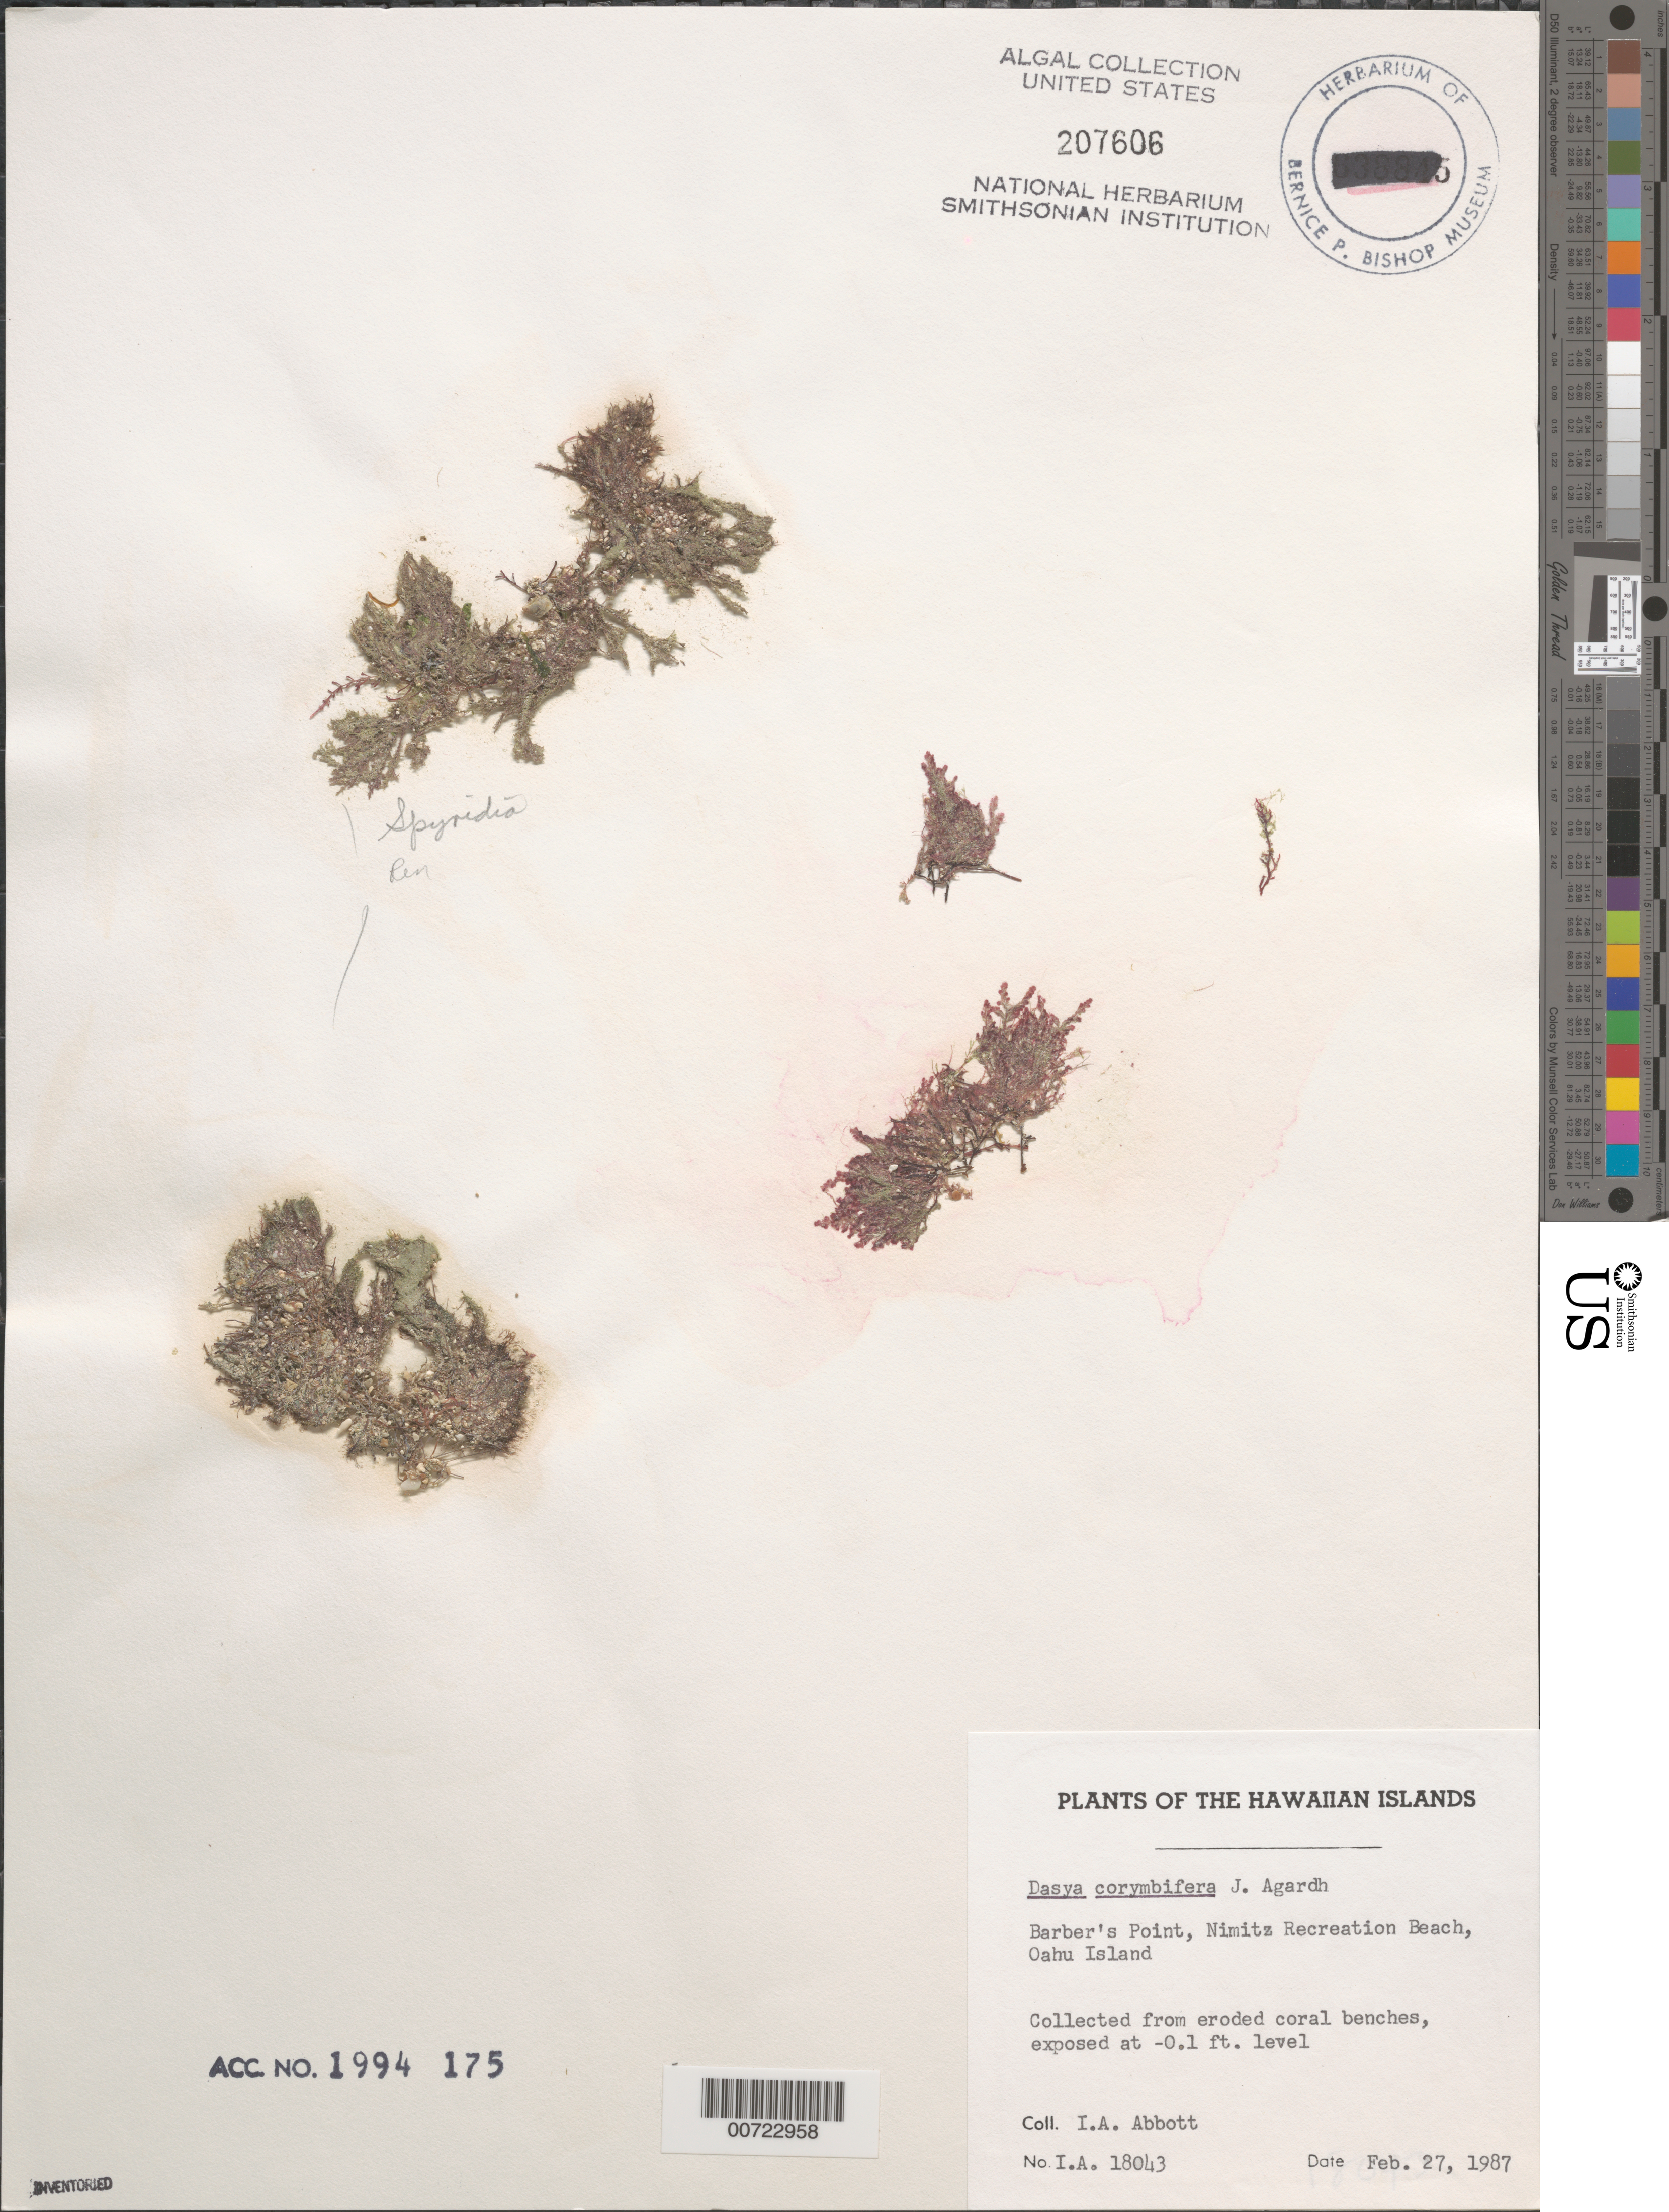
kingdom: Plantae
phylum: Rhodophyta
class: Florideophyceae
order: Ceramiales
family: Dasyaceae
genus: Dasya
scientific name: Dasya corymbifera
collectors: I. A. Abbott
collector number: IAA 18043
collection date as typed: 27 Feb 1987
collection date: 1987-02-27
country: United States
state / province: Hawaii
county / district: Honolulu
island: Oahu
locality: Barbers Point (Barber's Point), Nimitz Recreation Beach or Nimitz Recreation Field (Naval Air Station)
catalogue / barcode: US 207606